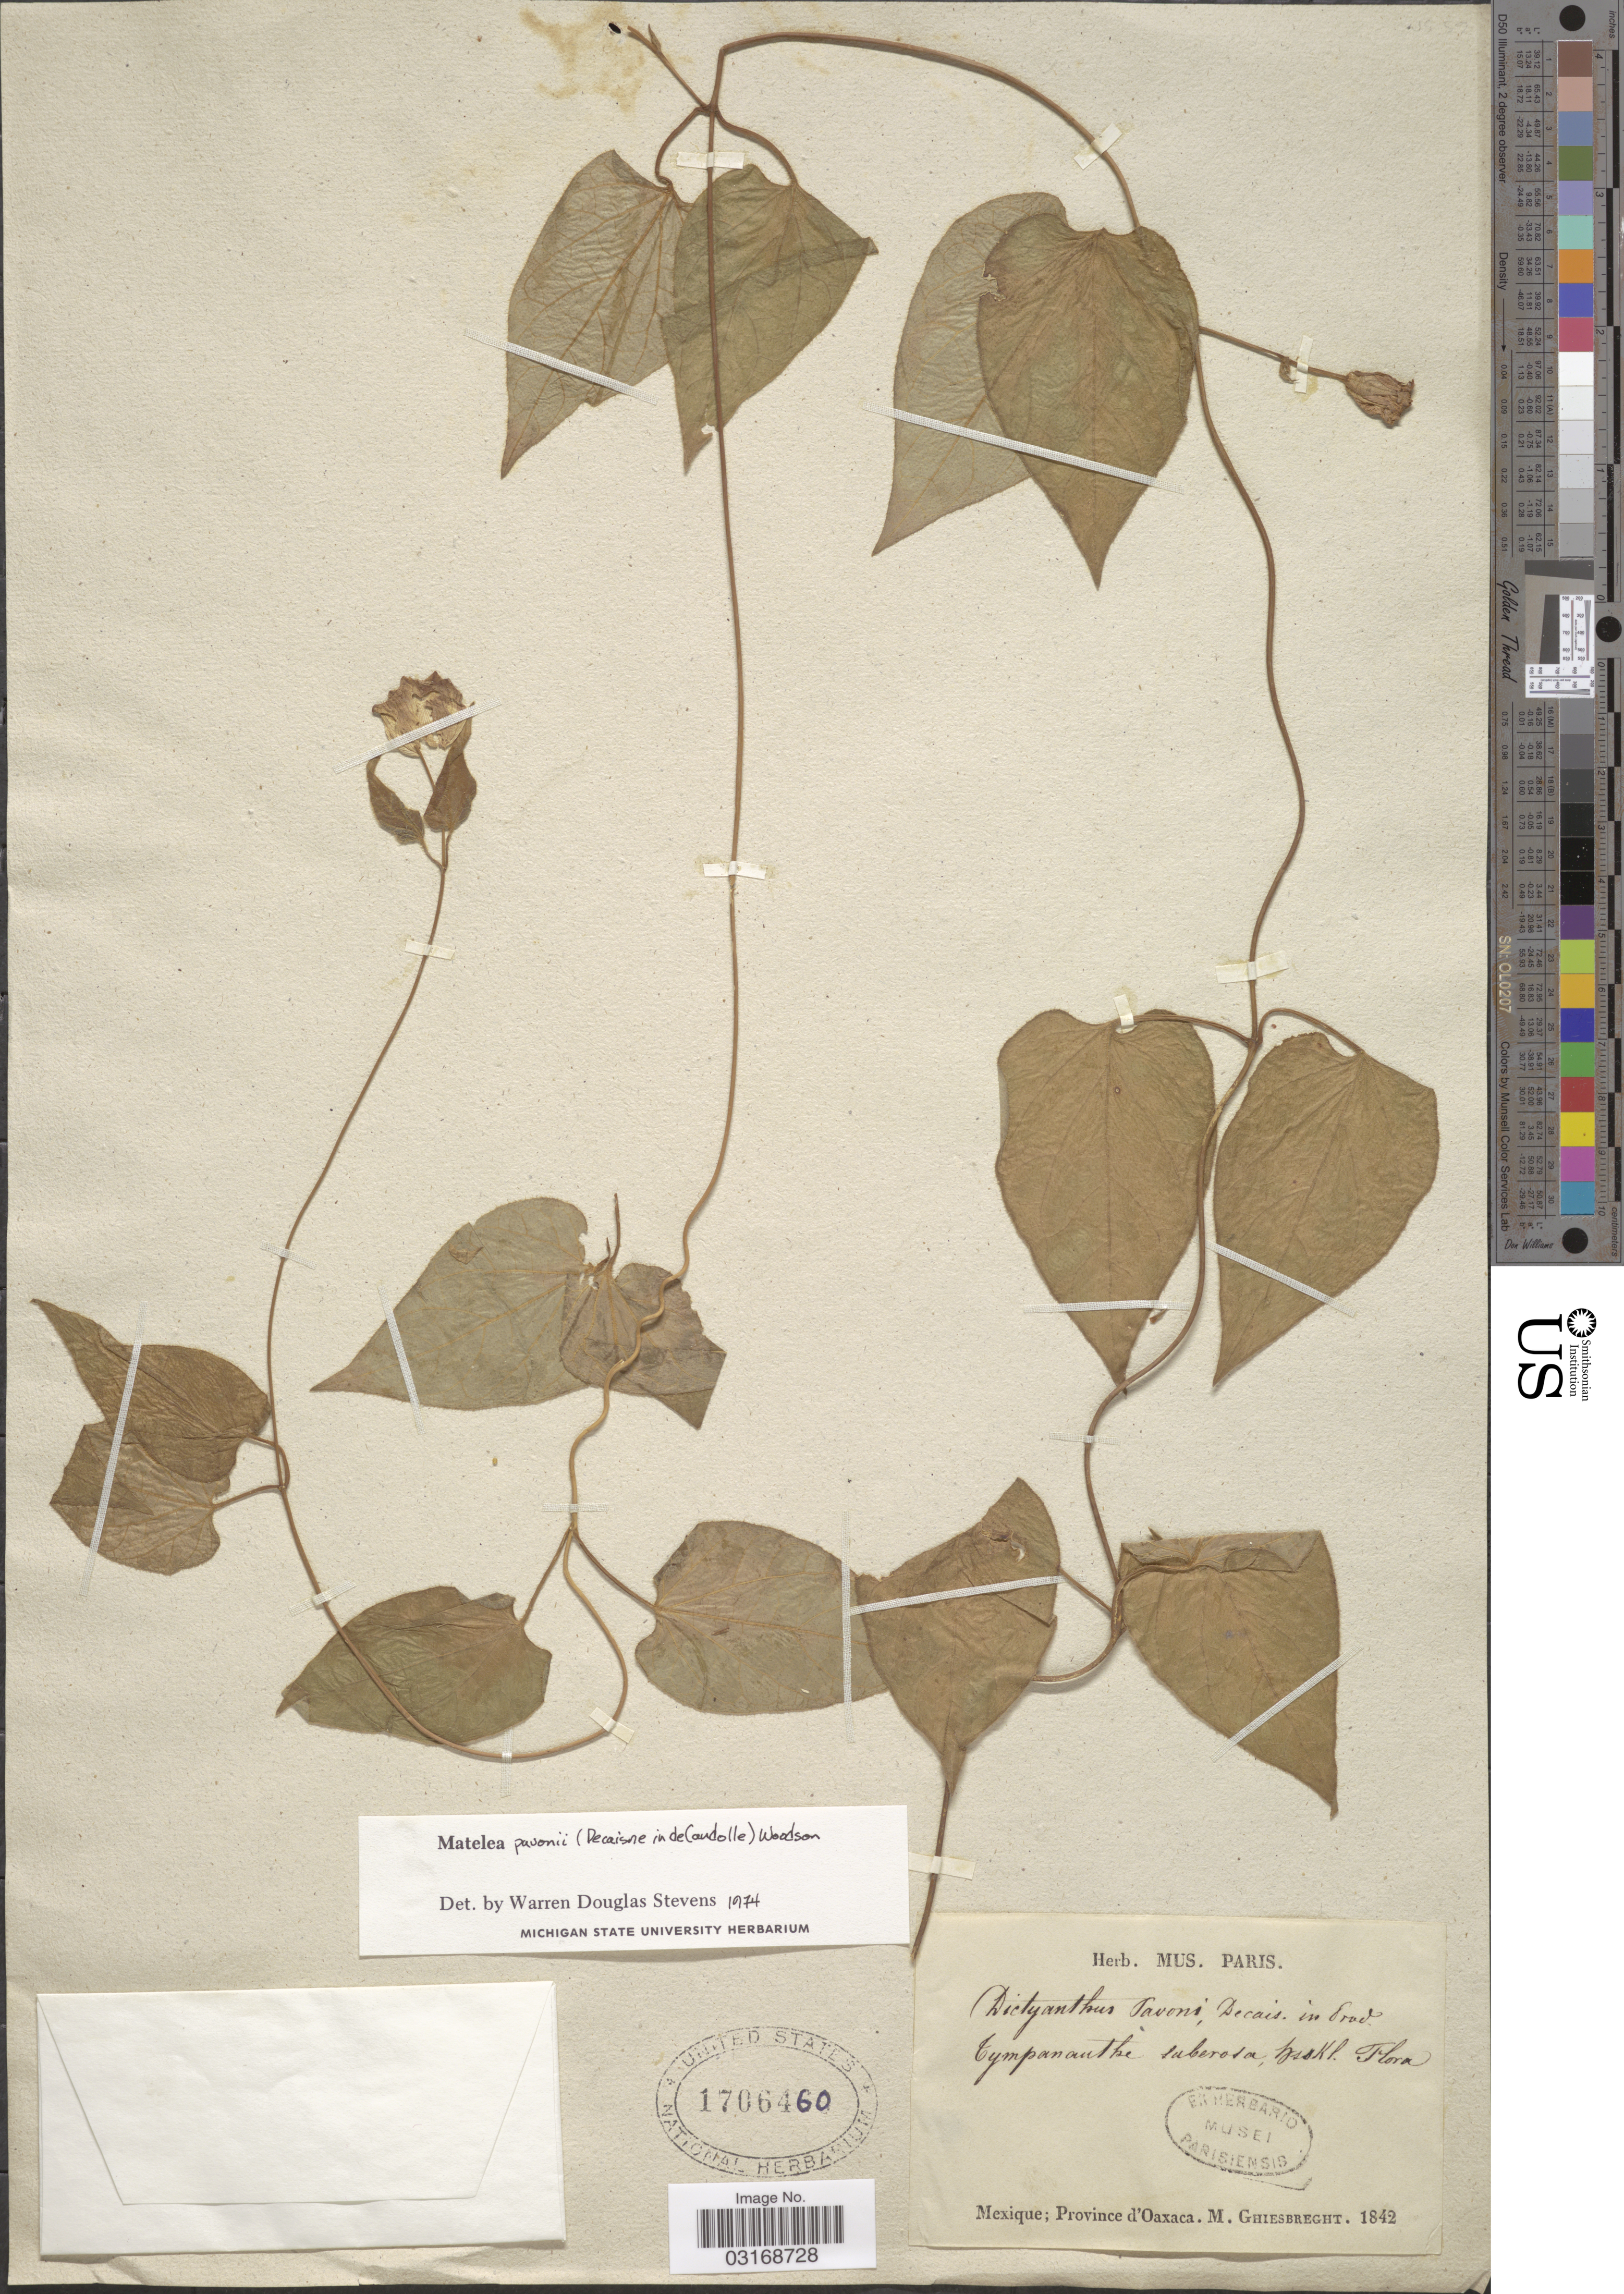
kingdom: Plantae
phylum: Tracheophyta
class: Magnoliopsida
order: Gentianales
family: Apocynaceae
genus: Matelea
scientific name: Matelea pavonii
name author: (Decne.) Woodson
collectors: M. Ghiesbrecht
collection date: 1842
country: Mexico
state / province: Oaxaca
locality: Mexique; Province d'Oaxaca.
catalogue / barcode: US 1706460